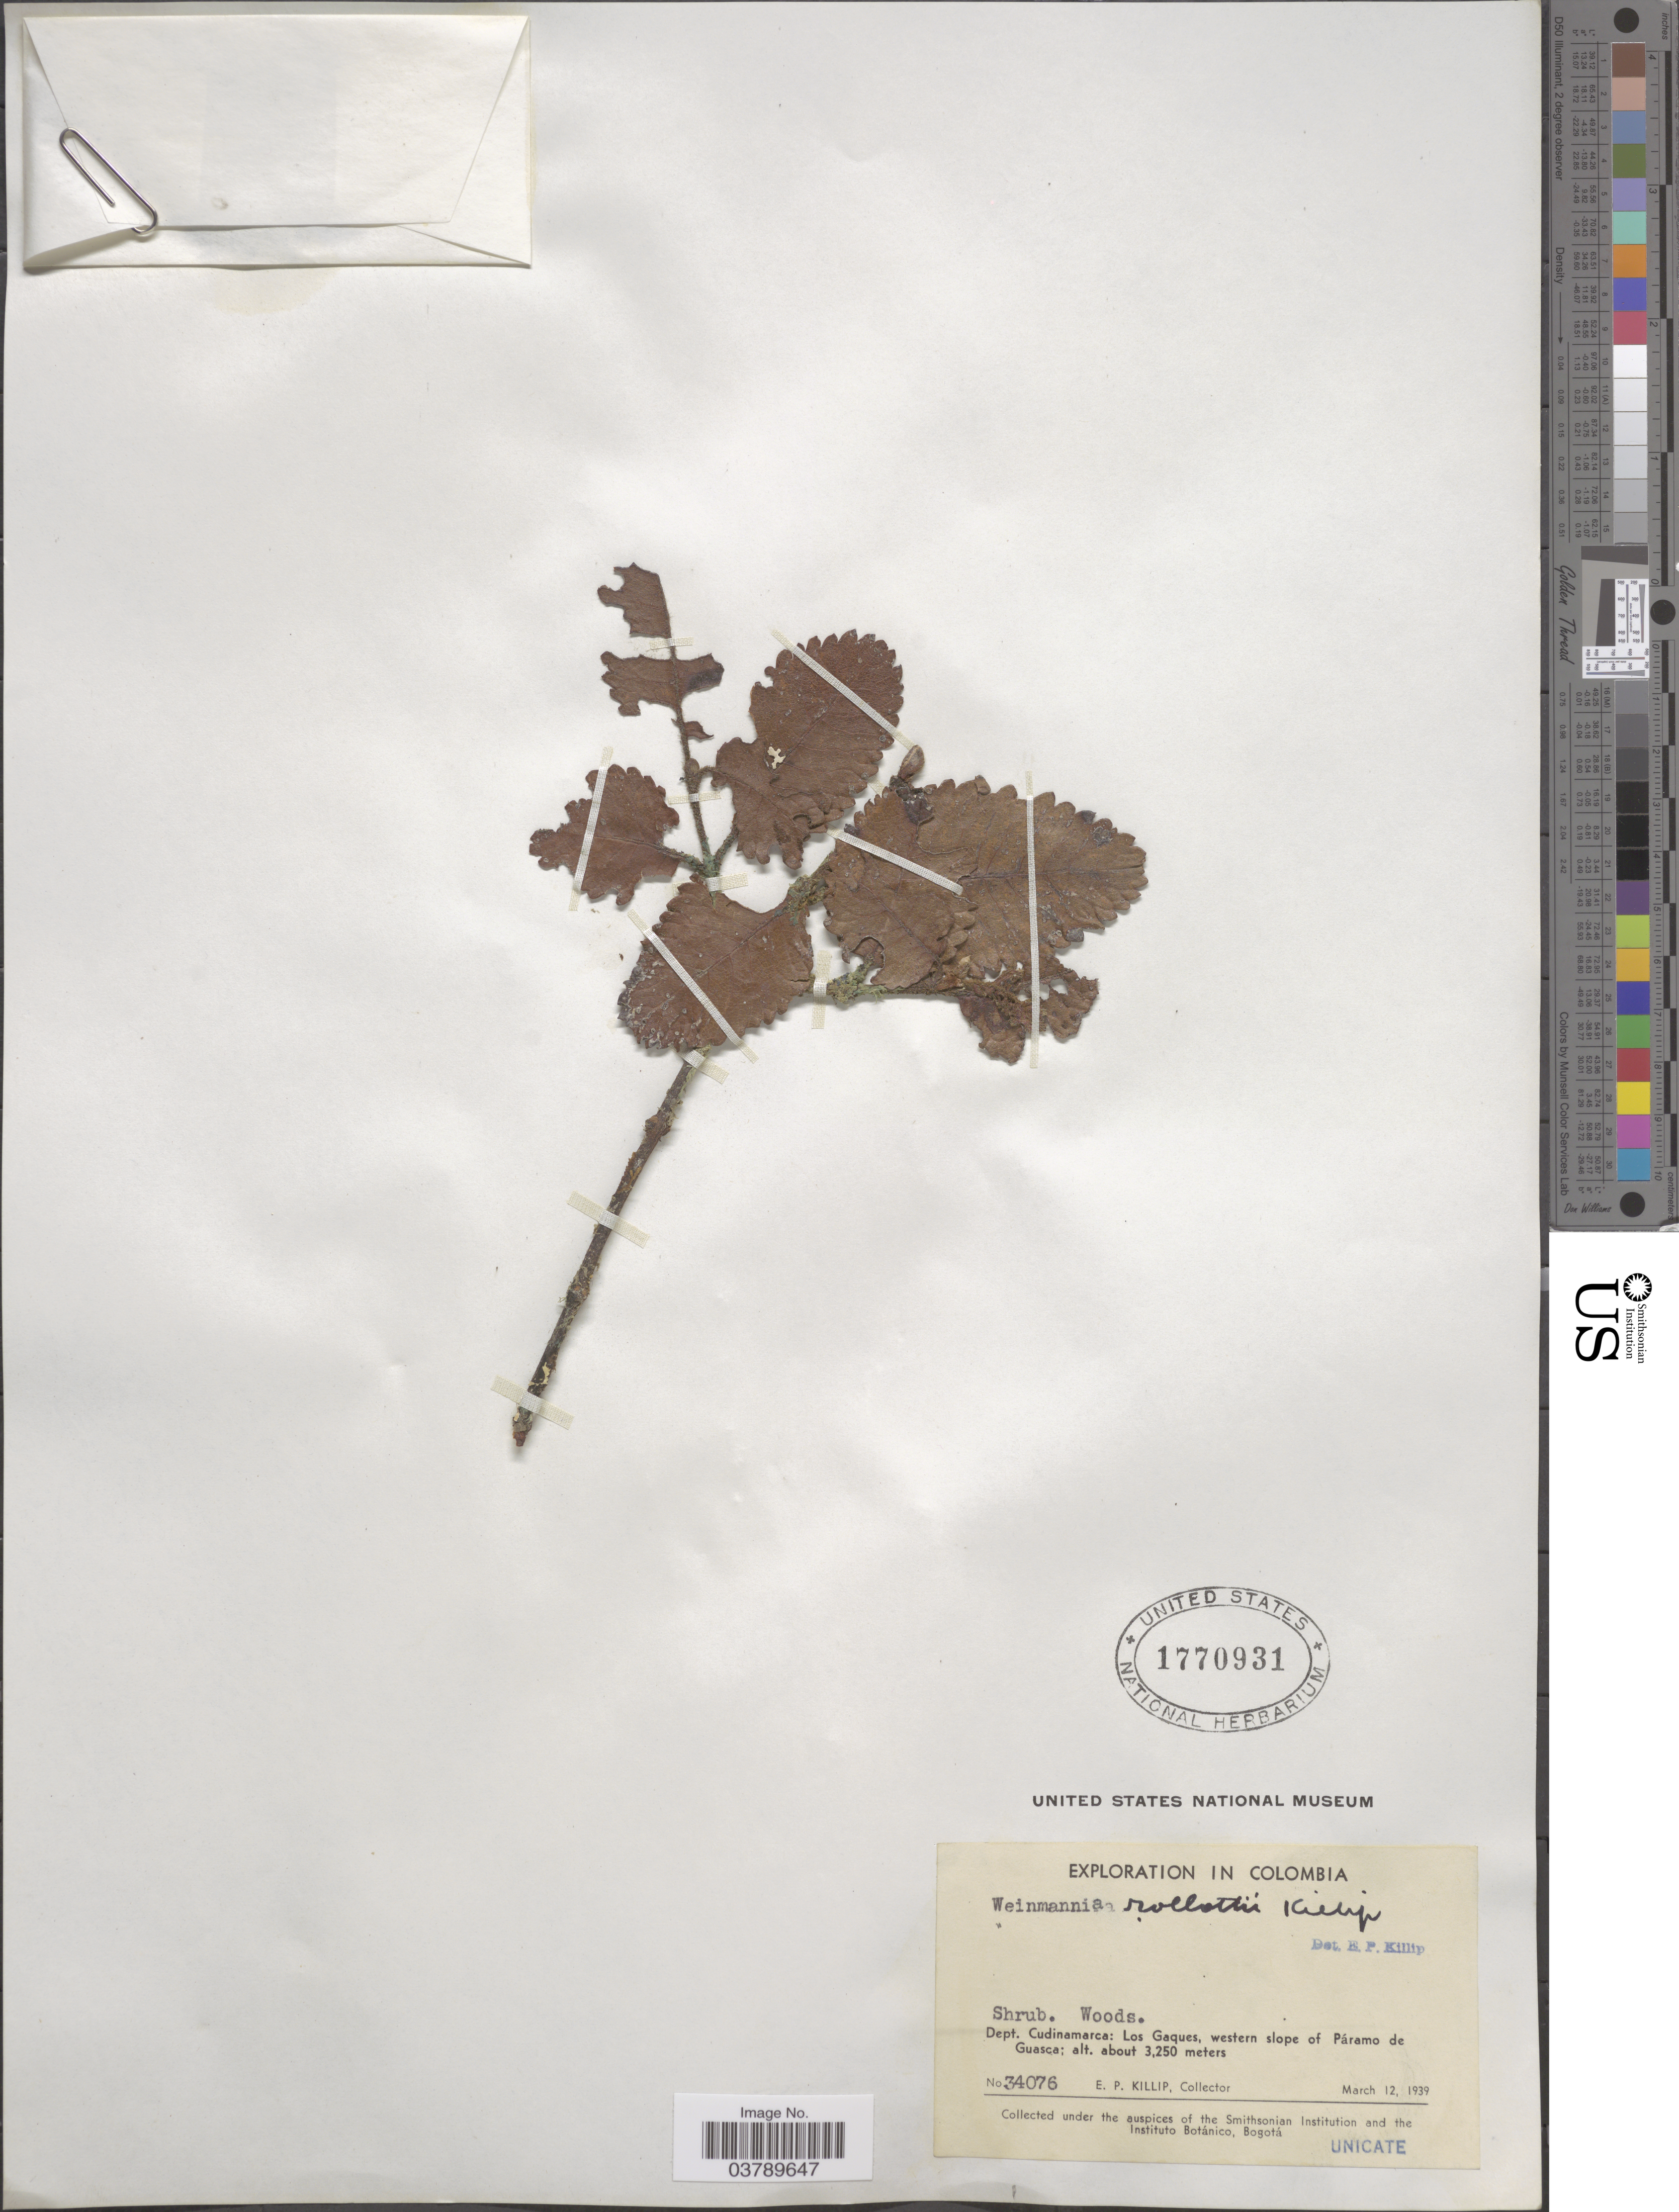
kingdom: Plantae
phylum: Tracheophyta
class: Magnoliopsida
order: Oxalidales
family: Cunoniaceae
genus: Weinmannia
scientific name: Weinmannia rollottii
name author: Killip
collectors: E. P. Killip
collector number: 34076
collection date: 1939-03-12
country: Colombia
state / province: Cundinamarca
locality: Dept. Cundinamarca: Los Gaques, western slope of Páramo de Guasca.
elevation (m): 3250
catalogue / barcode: US 1770931